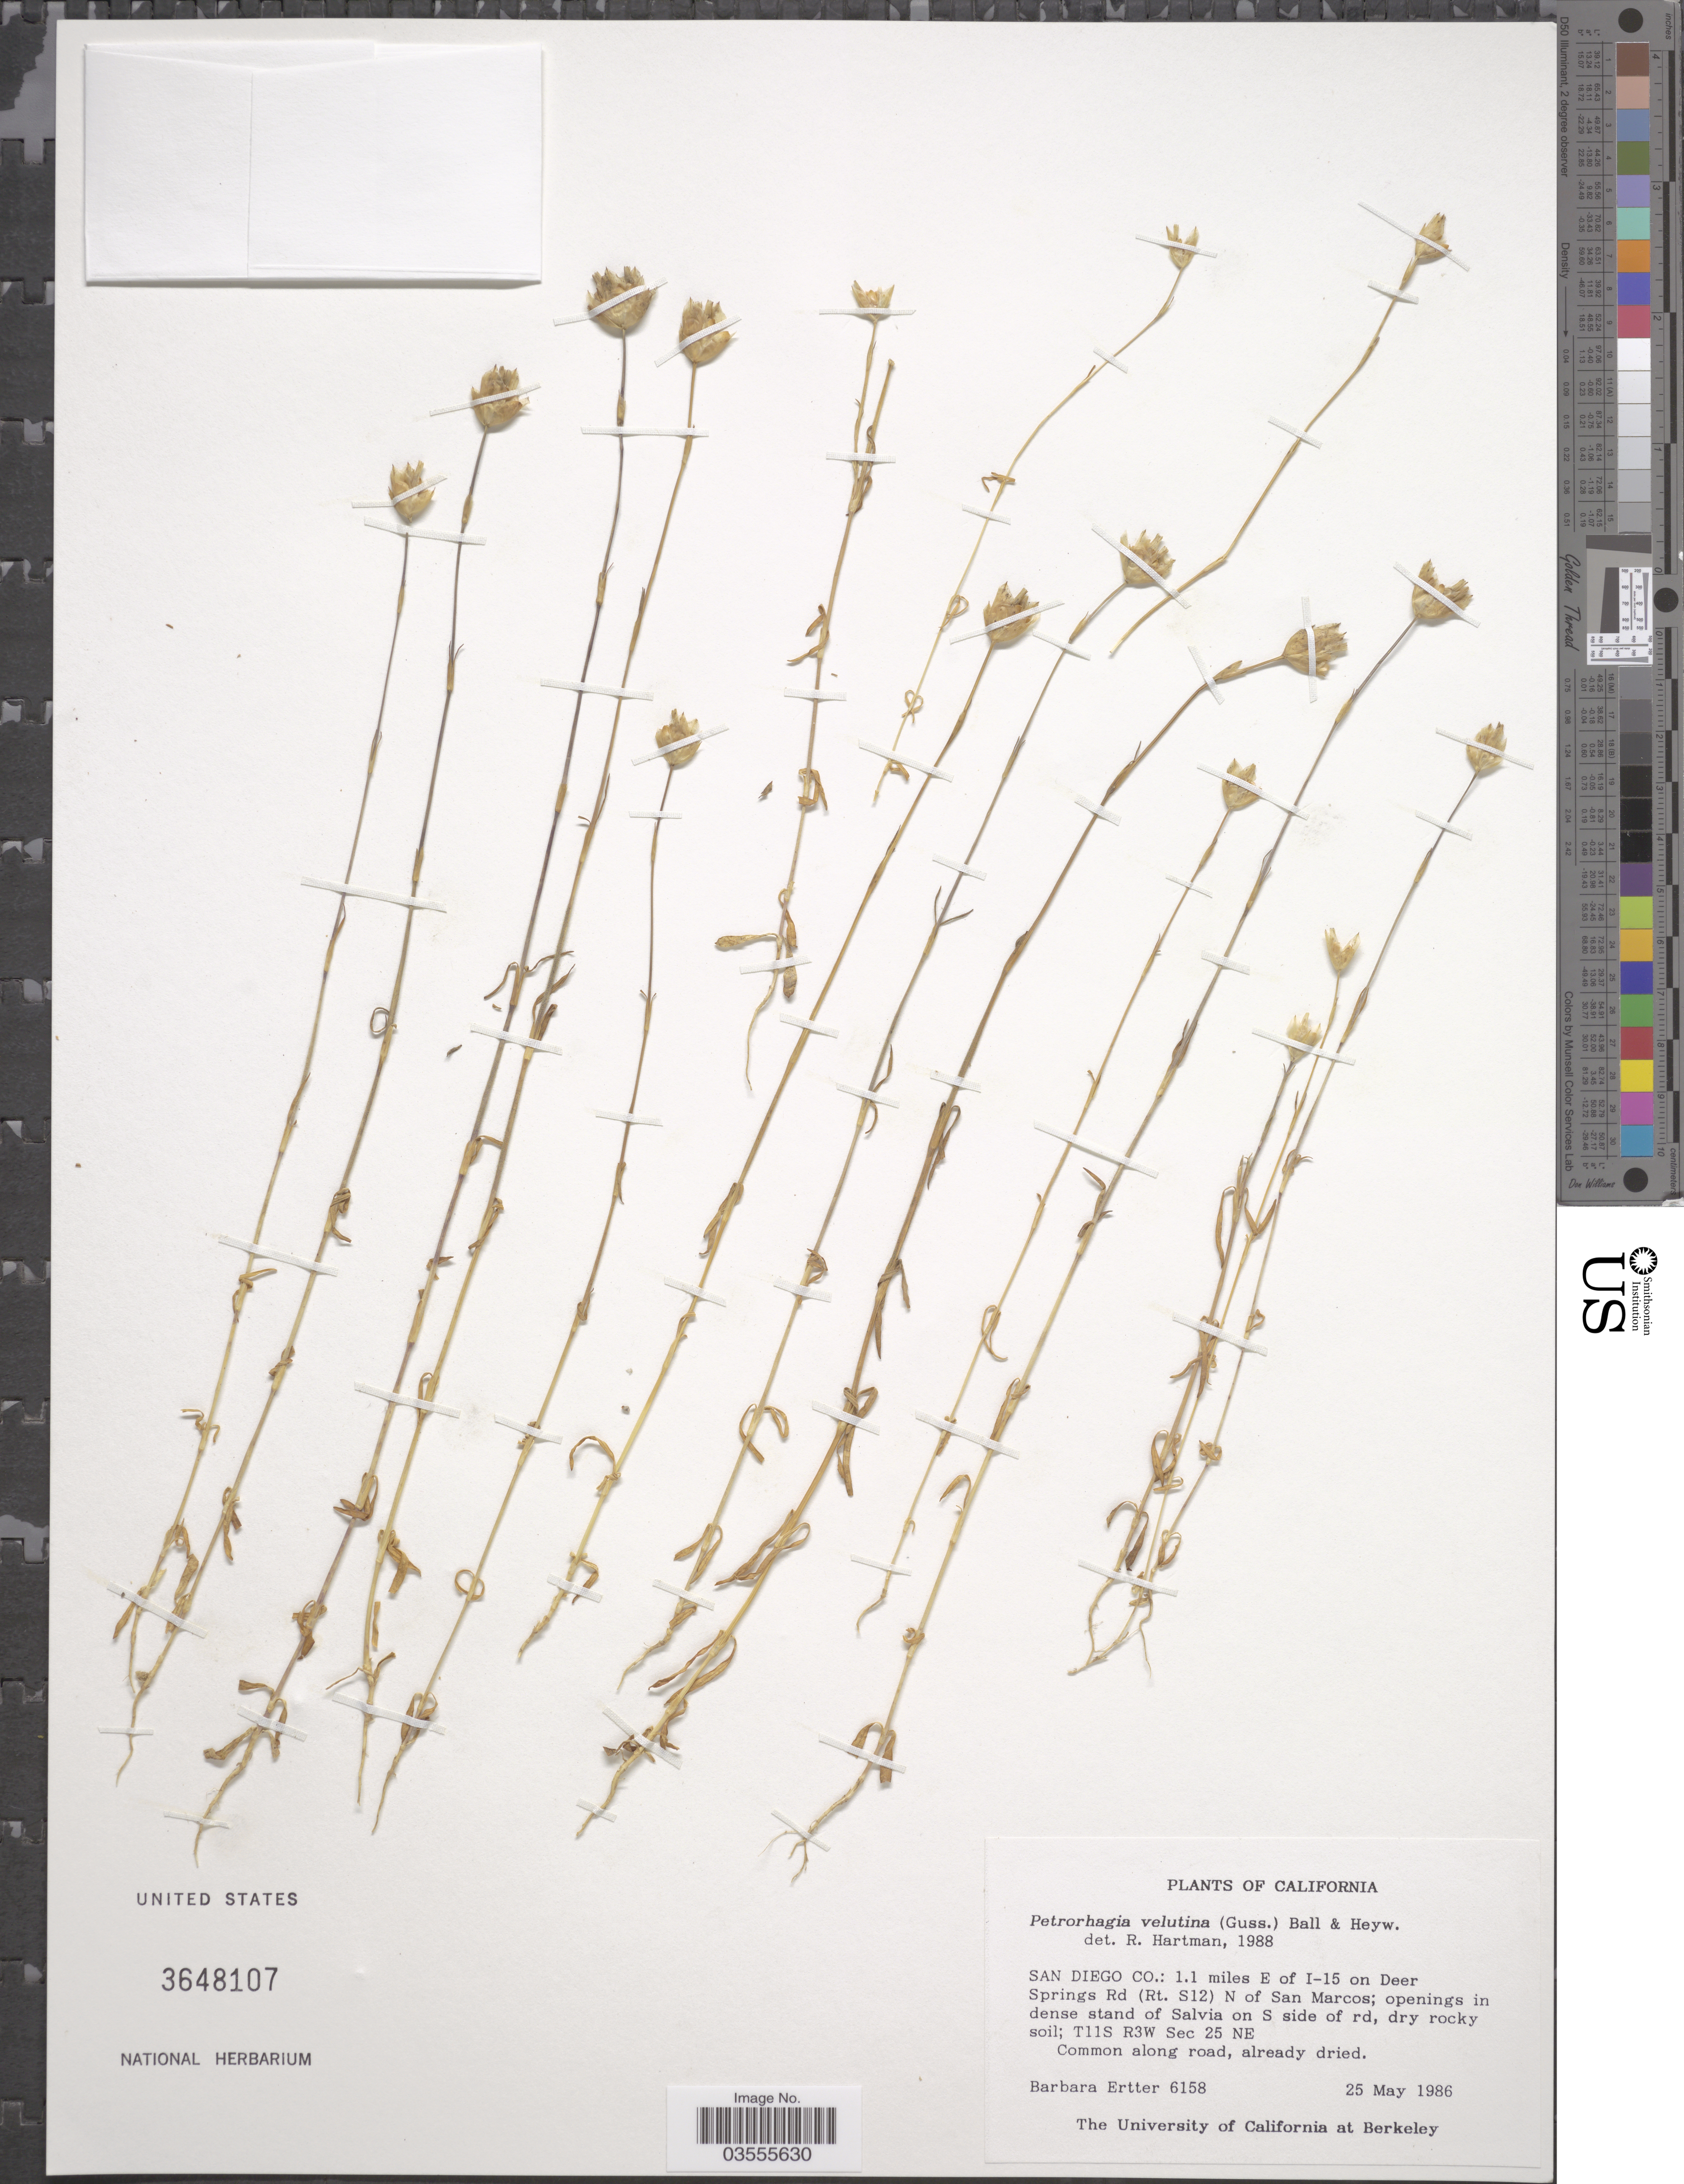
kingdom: Plantae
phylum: Tracheophyta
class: Magnoliopsida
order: Caryophyllales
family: Caryophyllaceae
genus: Petrorhagia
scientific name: Petrorhagia velutina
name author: (Guss.) P.W. Ball & Heywood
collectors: B. Ertter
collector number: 6158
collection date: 1986-05-25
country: United States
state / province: California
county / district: San Diego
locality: San Diego Co.: 1.1 miles E of I-15 on Deer Springs Rd (Rt. S12) N of San Marcos. T11S R3W Sec 25 NE.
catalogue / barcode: US 3648107